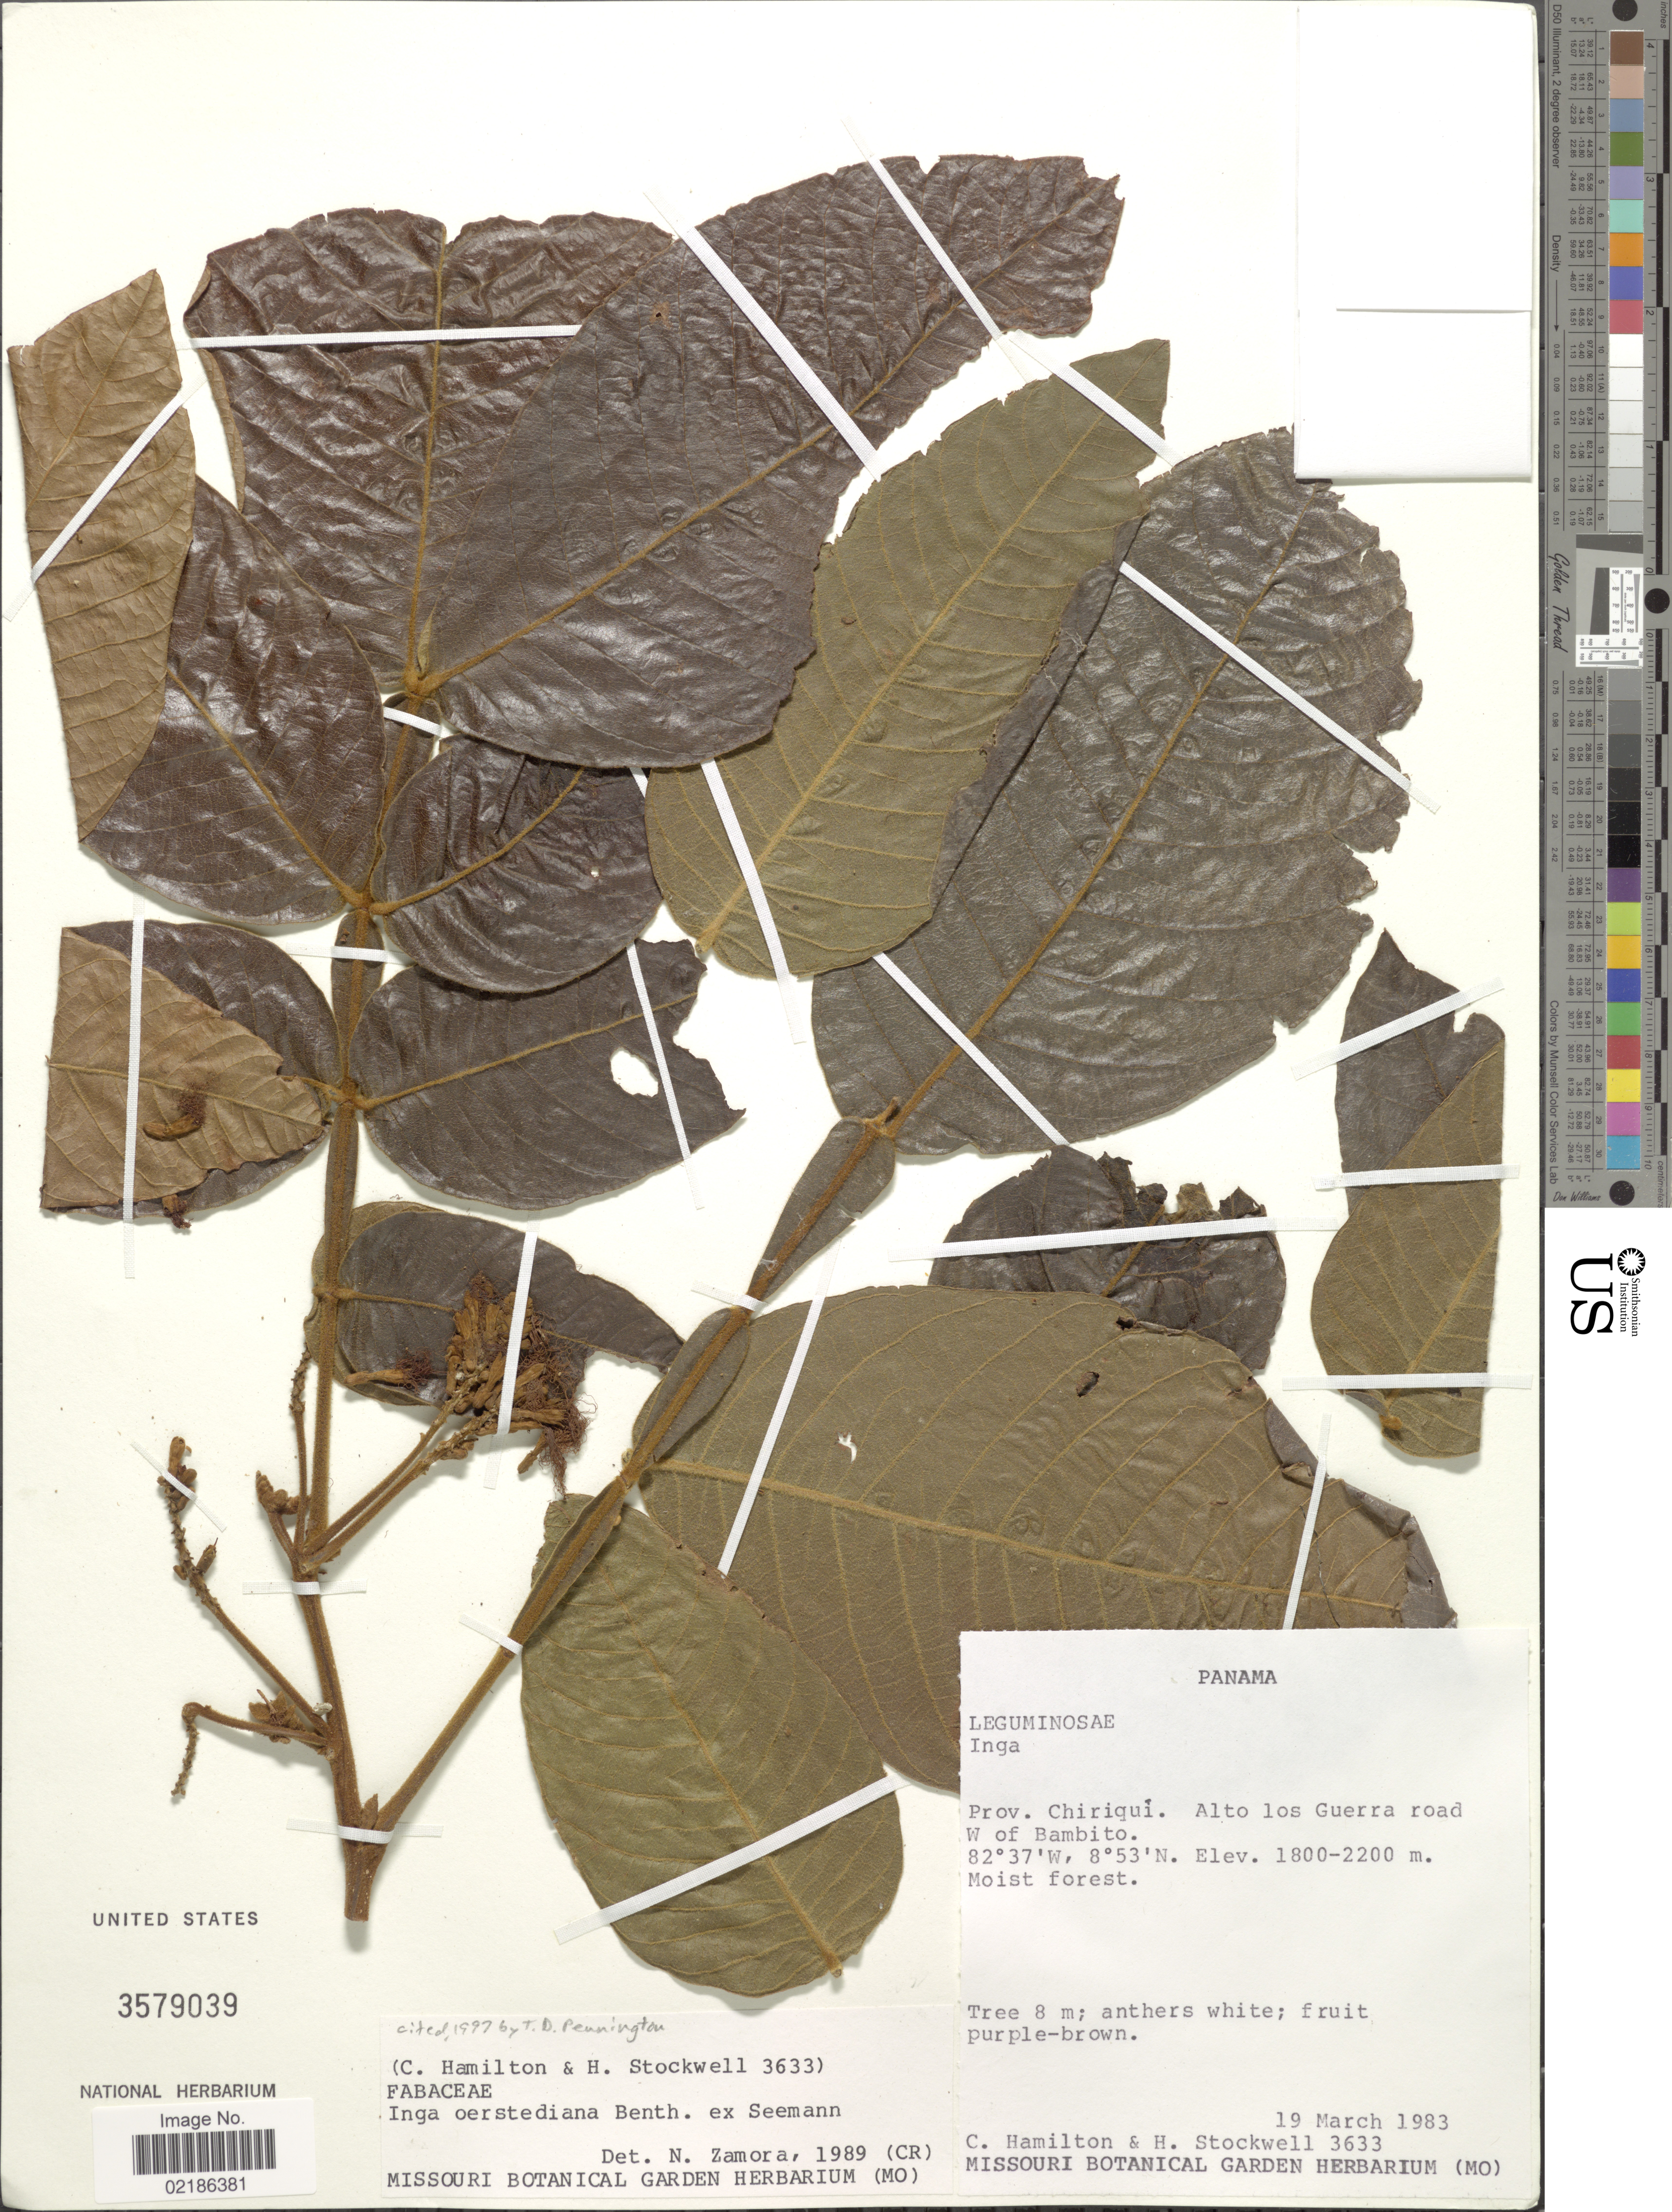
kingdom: Plantae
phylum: Tracheophyta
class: Magnoliopsida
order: Fabales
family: Fabaceae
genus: Inga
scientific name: Inga oerstediana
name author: Benth.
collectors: C. Hamilton & H. Stockwell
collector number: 3633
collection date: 1983-03-19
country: Panama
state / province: Chiriqui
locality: Altos los Guerra road W of Bambito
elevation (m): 1800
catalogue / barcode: US 3579039